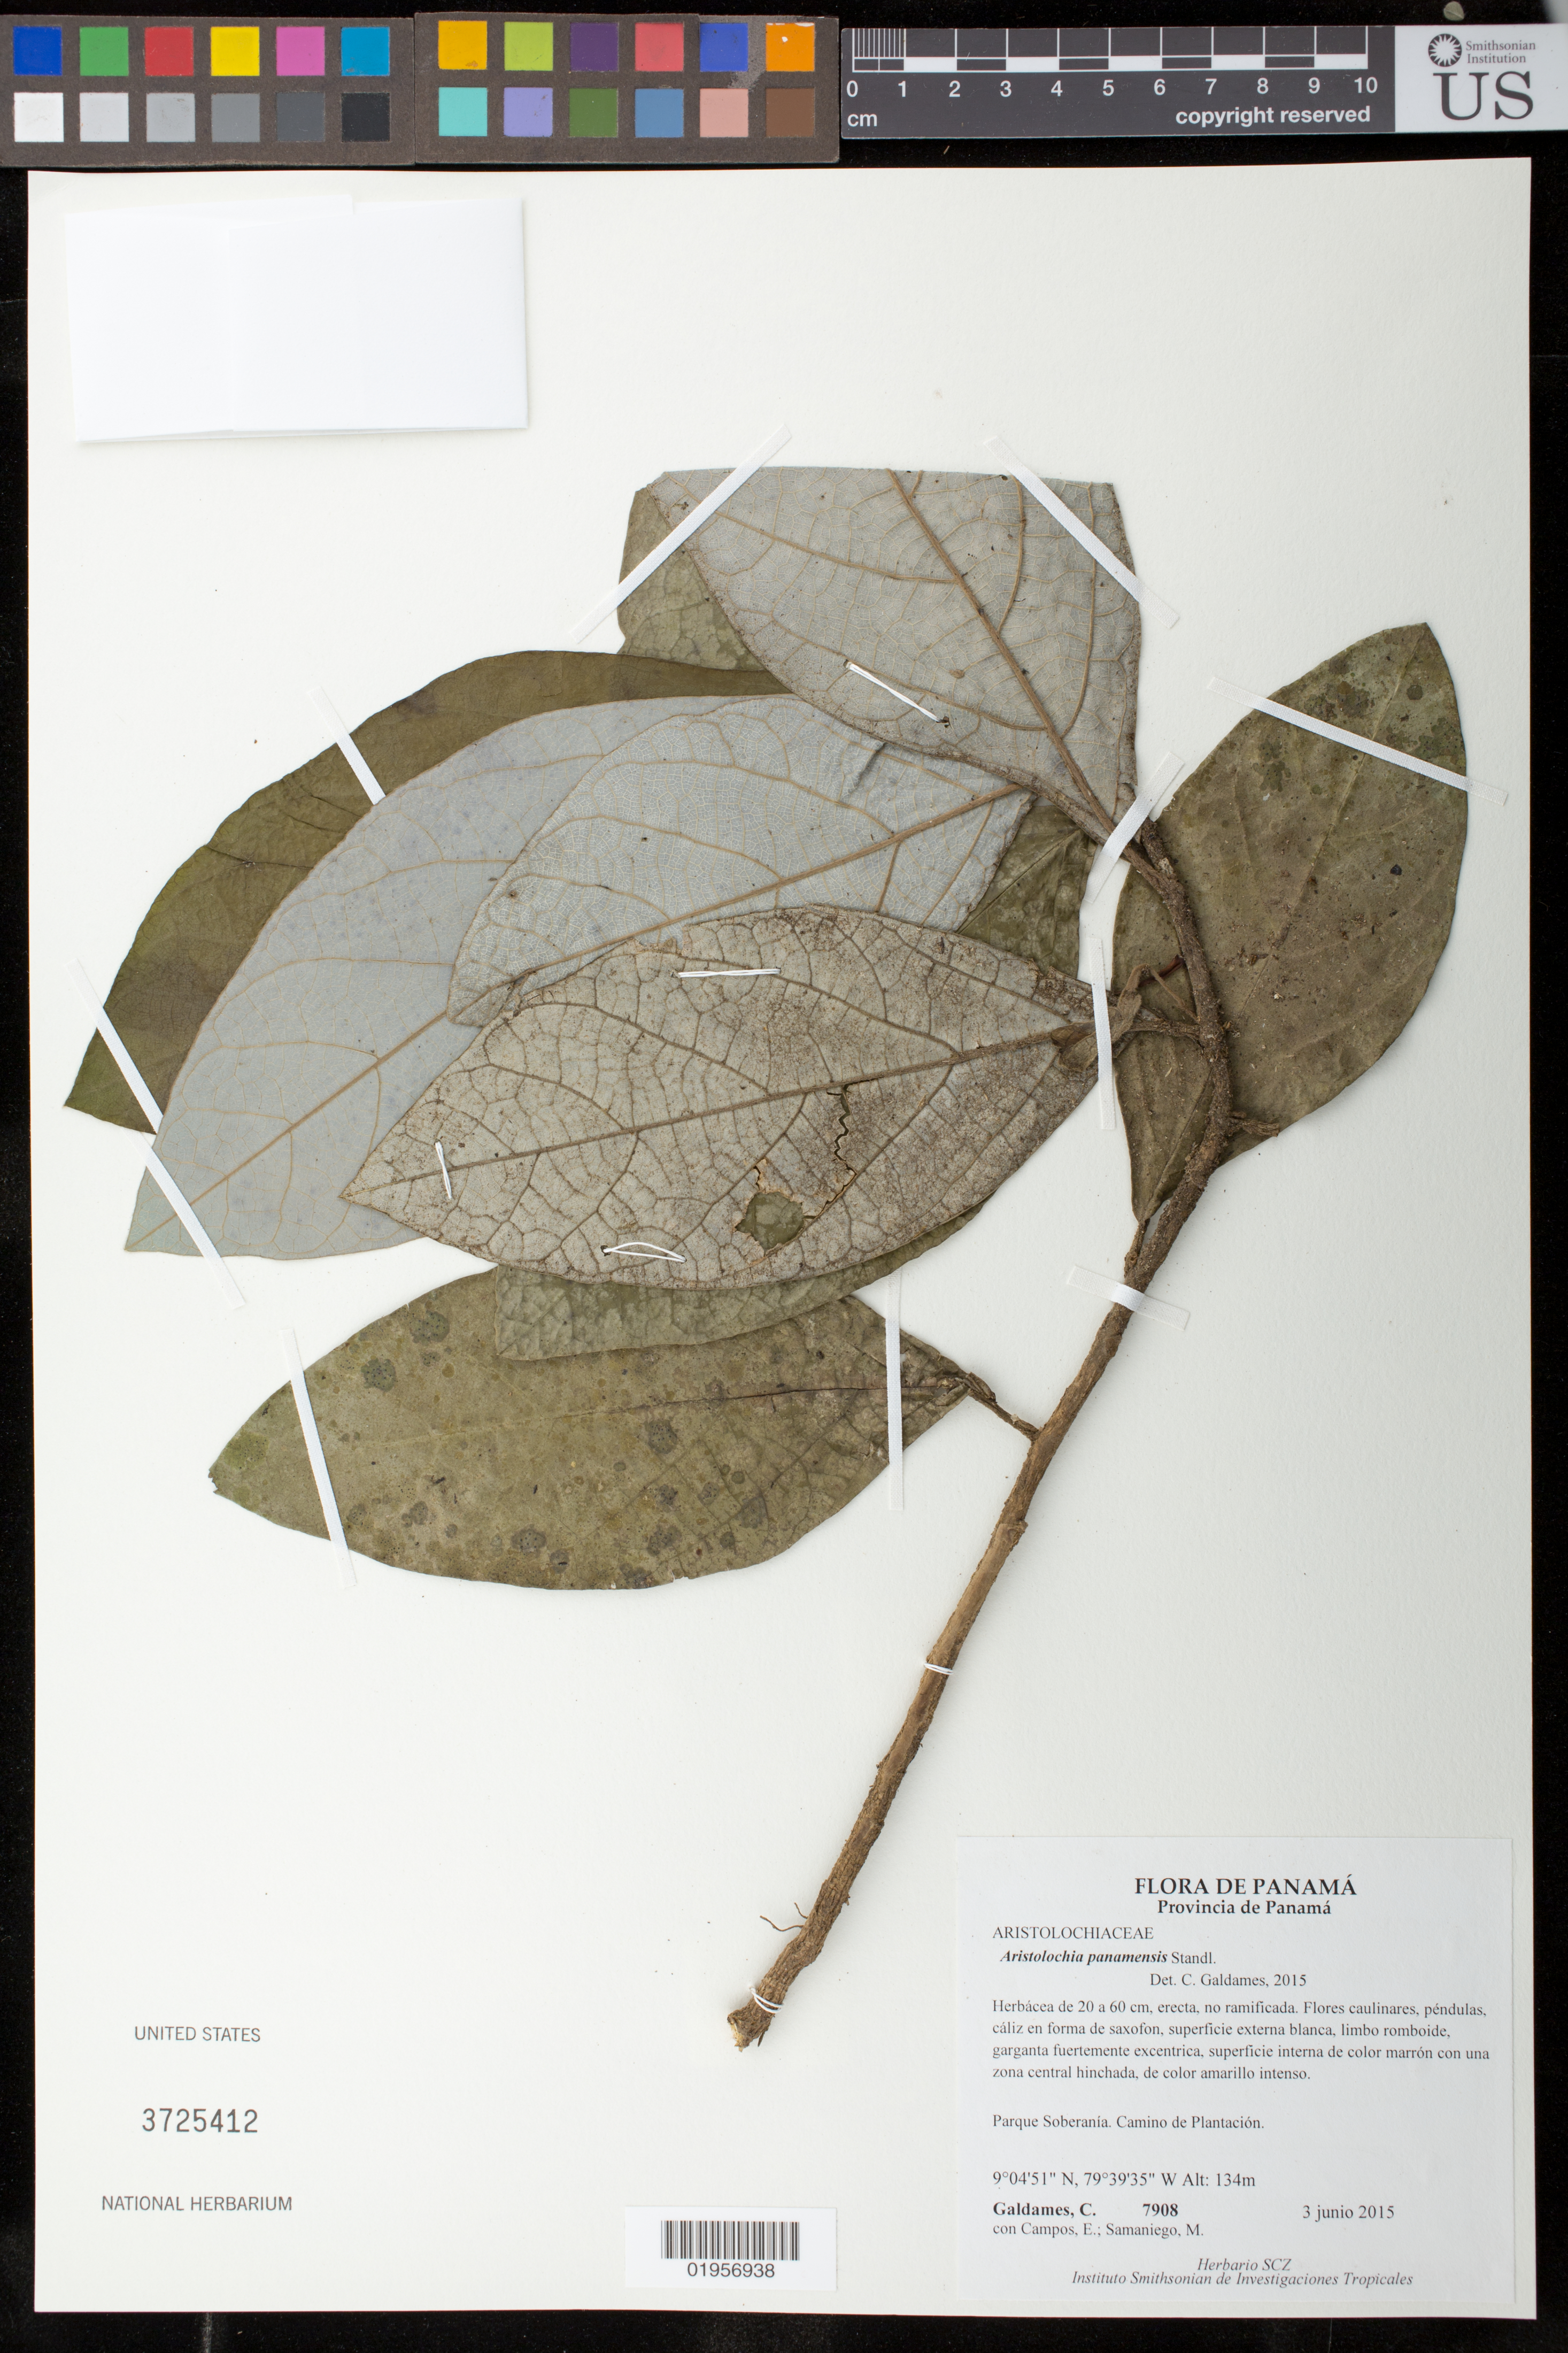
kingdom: Plantae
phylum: Tracheophyta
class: Magnoliopsida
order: Piperales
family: Aristolochiaceae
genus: Aristolochia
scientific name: Aristolochia panamensis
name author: Standl.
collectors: C. Galdames, E. Campos & M. Samaniego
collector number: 7908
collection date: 2015-06-03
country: Panama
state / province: Panamá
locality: Parque Soberania. Camino de Plantacion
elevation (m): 134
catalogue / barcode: US 3725412